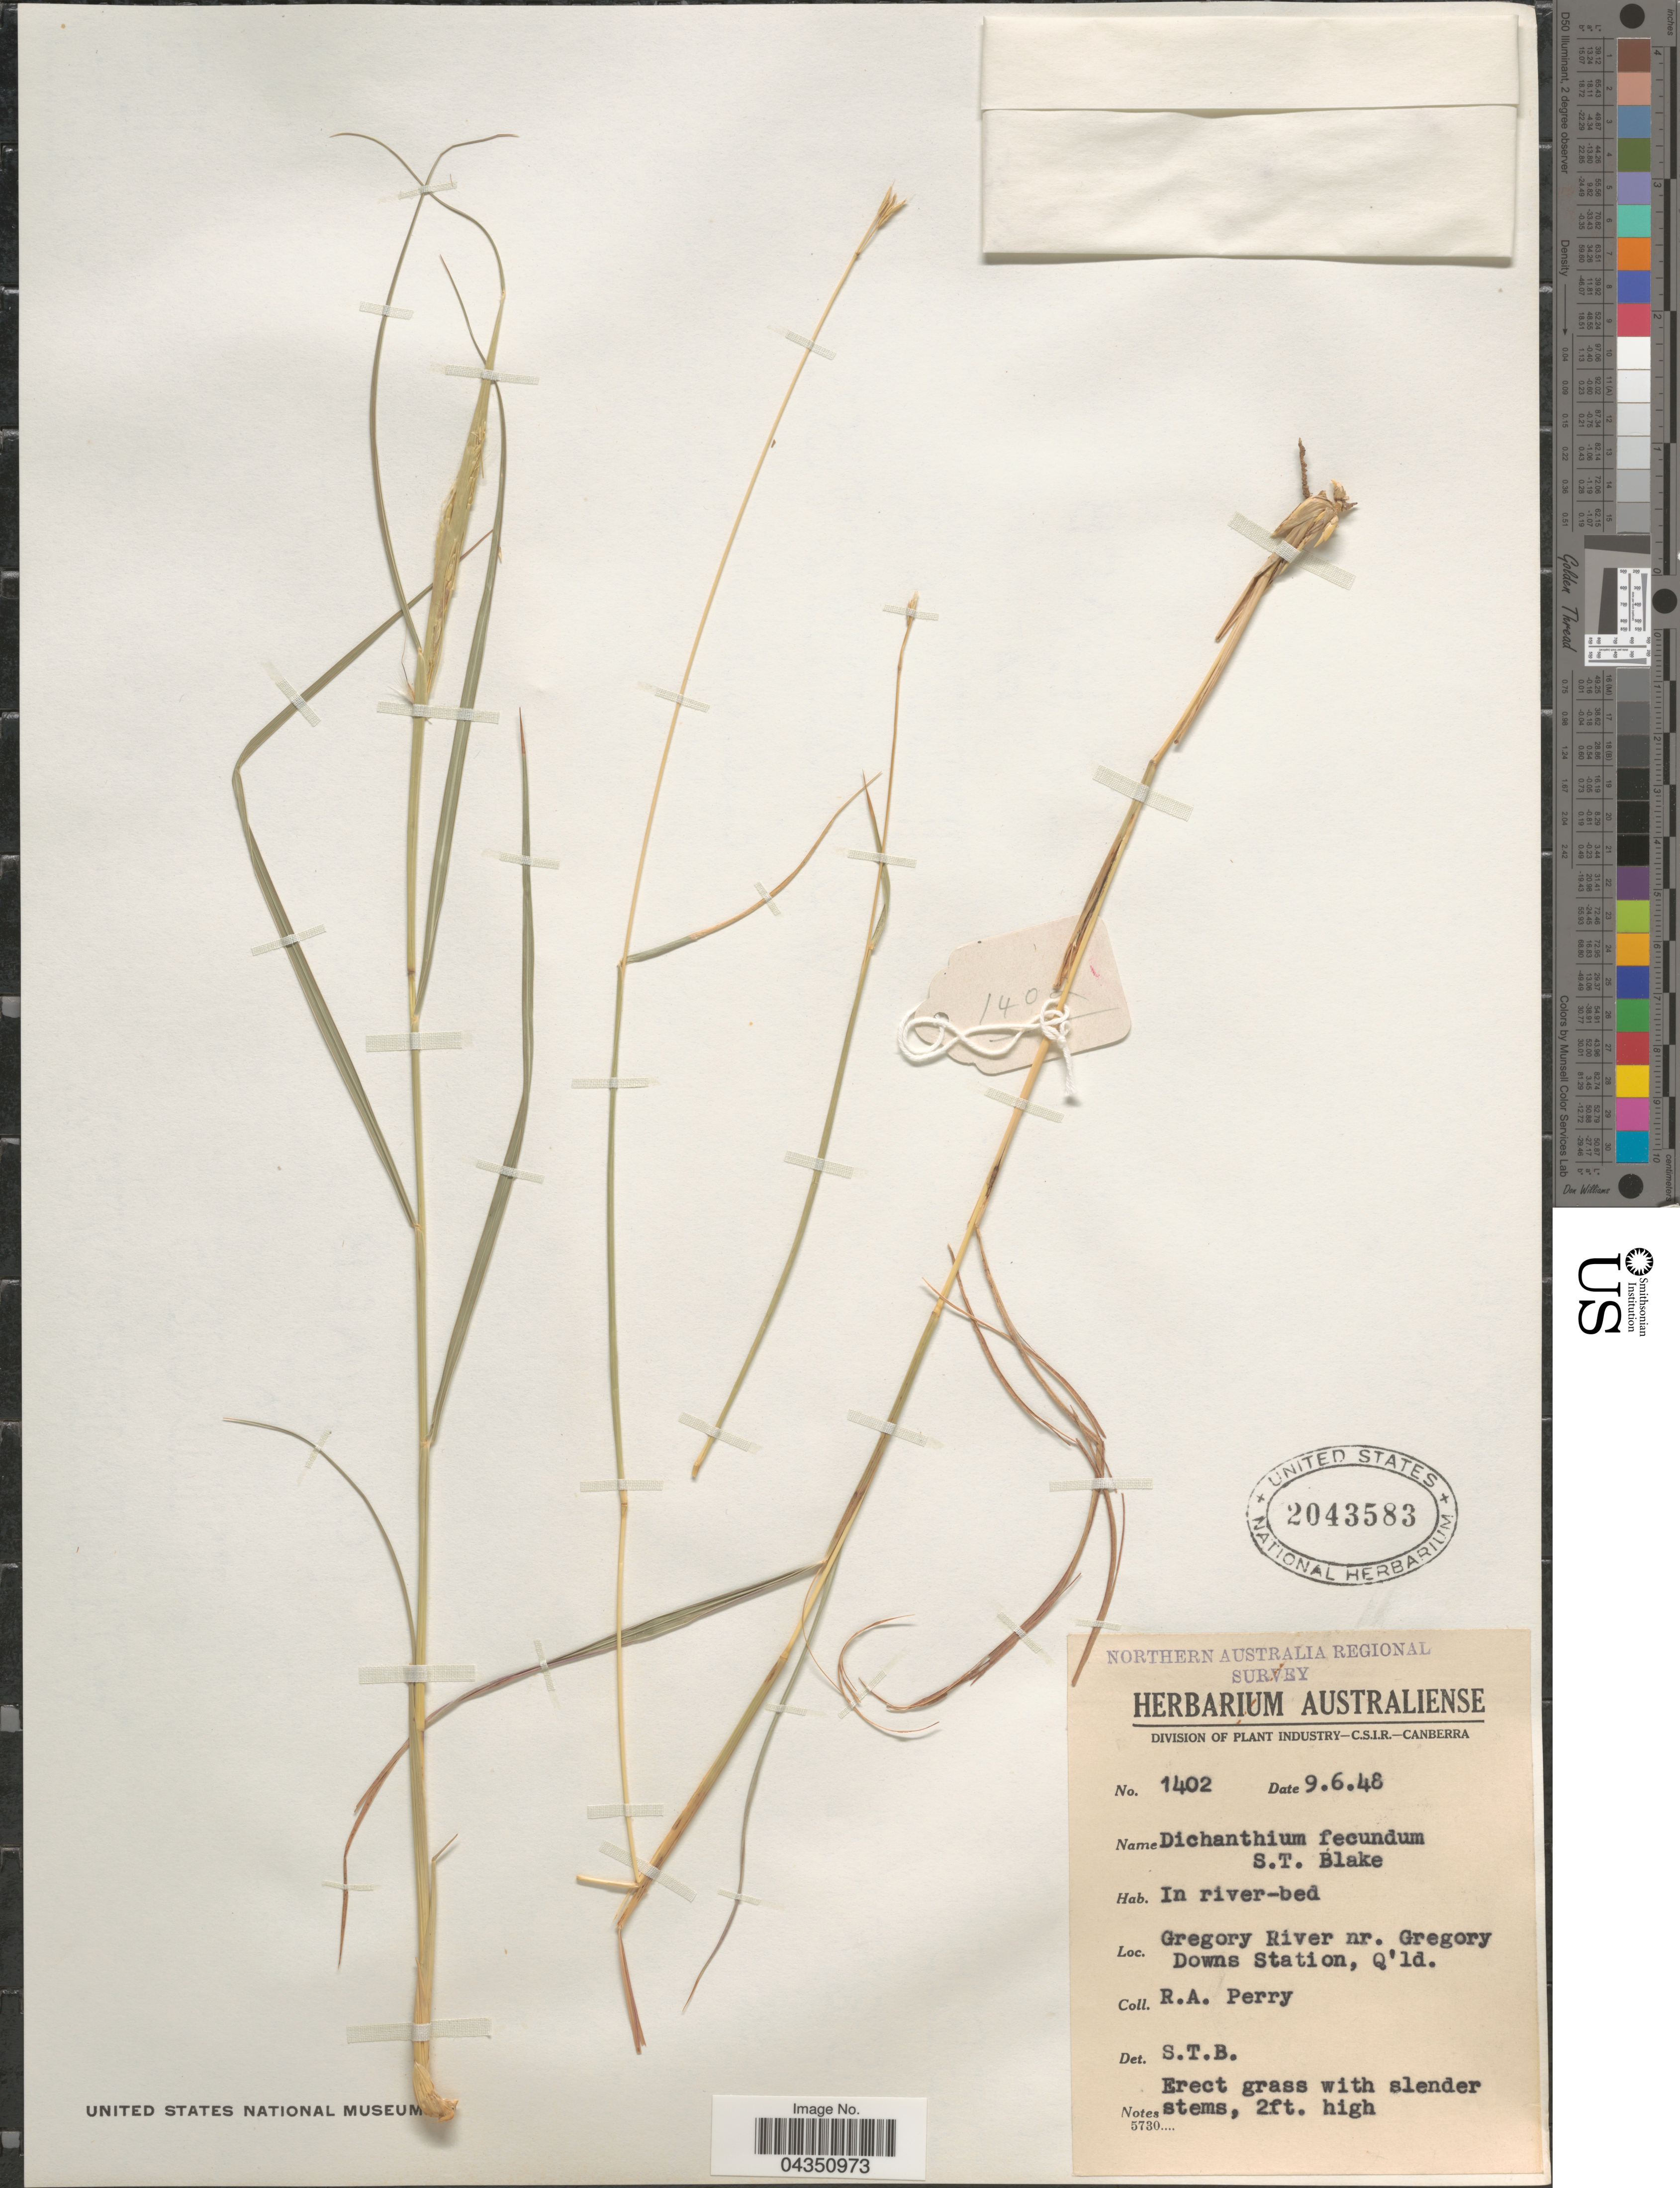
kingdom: Plantae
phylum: Tracheophyta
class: Liliopsida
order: Poales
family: Poaceae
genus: Dichanthium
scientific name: Dichanthium fecundum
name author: S.T. Blake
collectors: Perry, R. A.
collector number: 1402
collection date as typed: Transcribed d/m/y: 9/6/48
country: Australia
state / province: Queensland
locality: Northern Australia Regional Survey. Gregory River nr. Gregory Downs Station.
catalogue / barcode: US 2043583